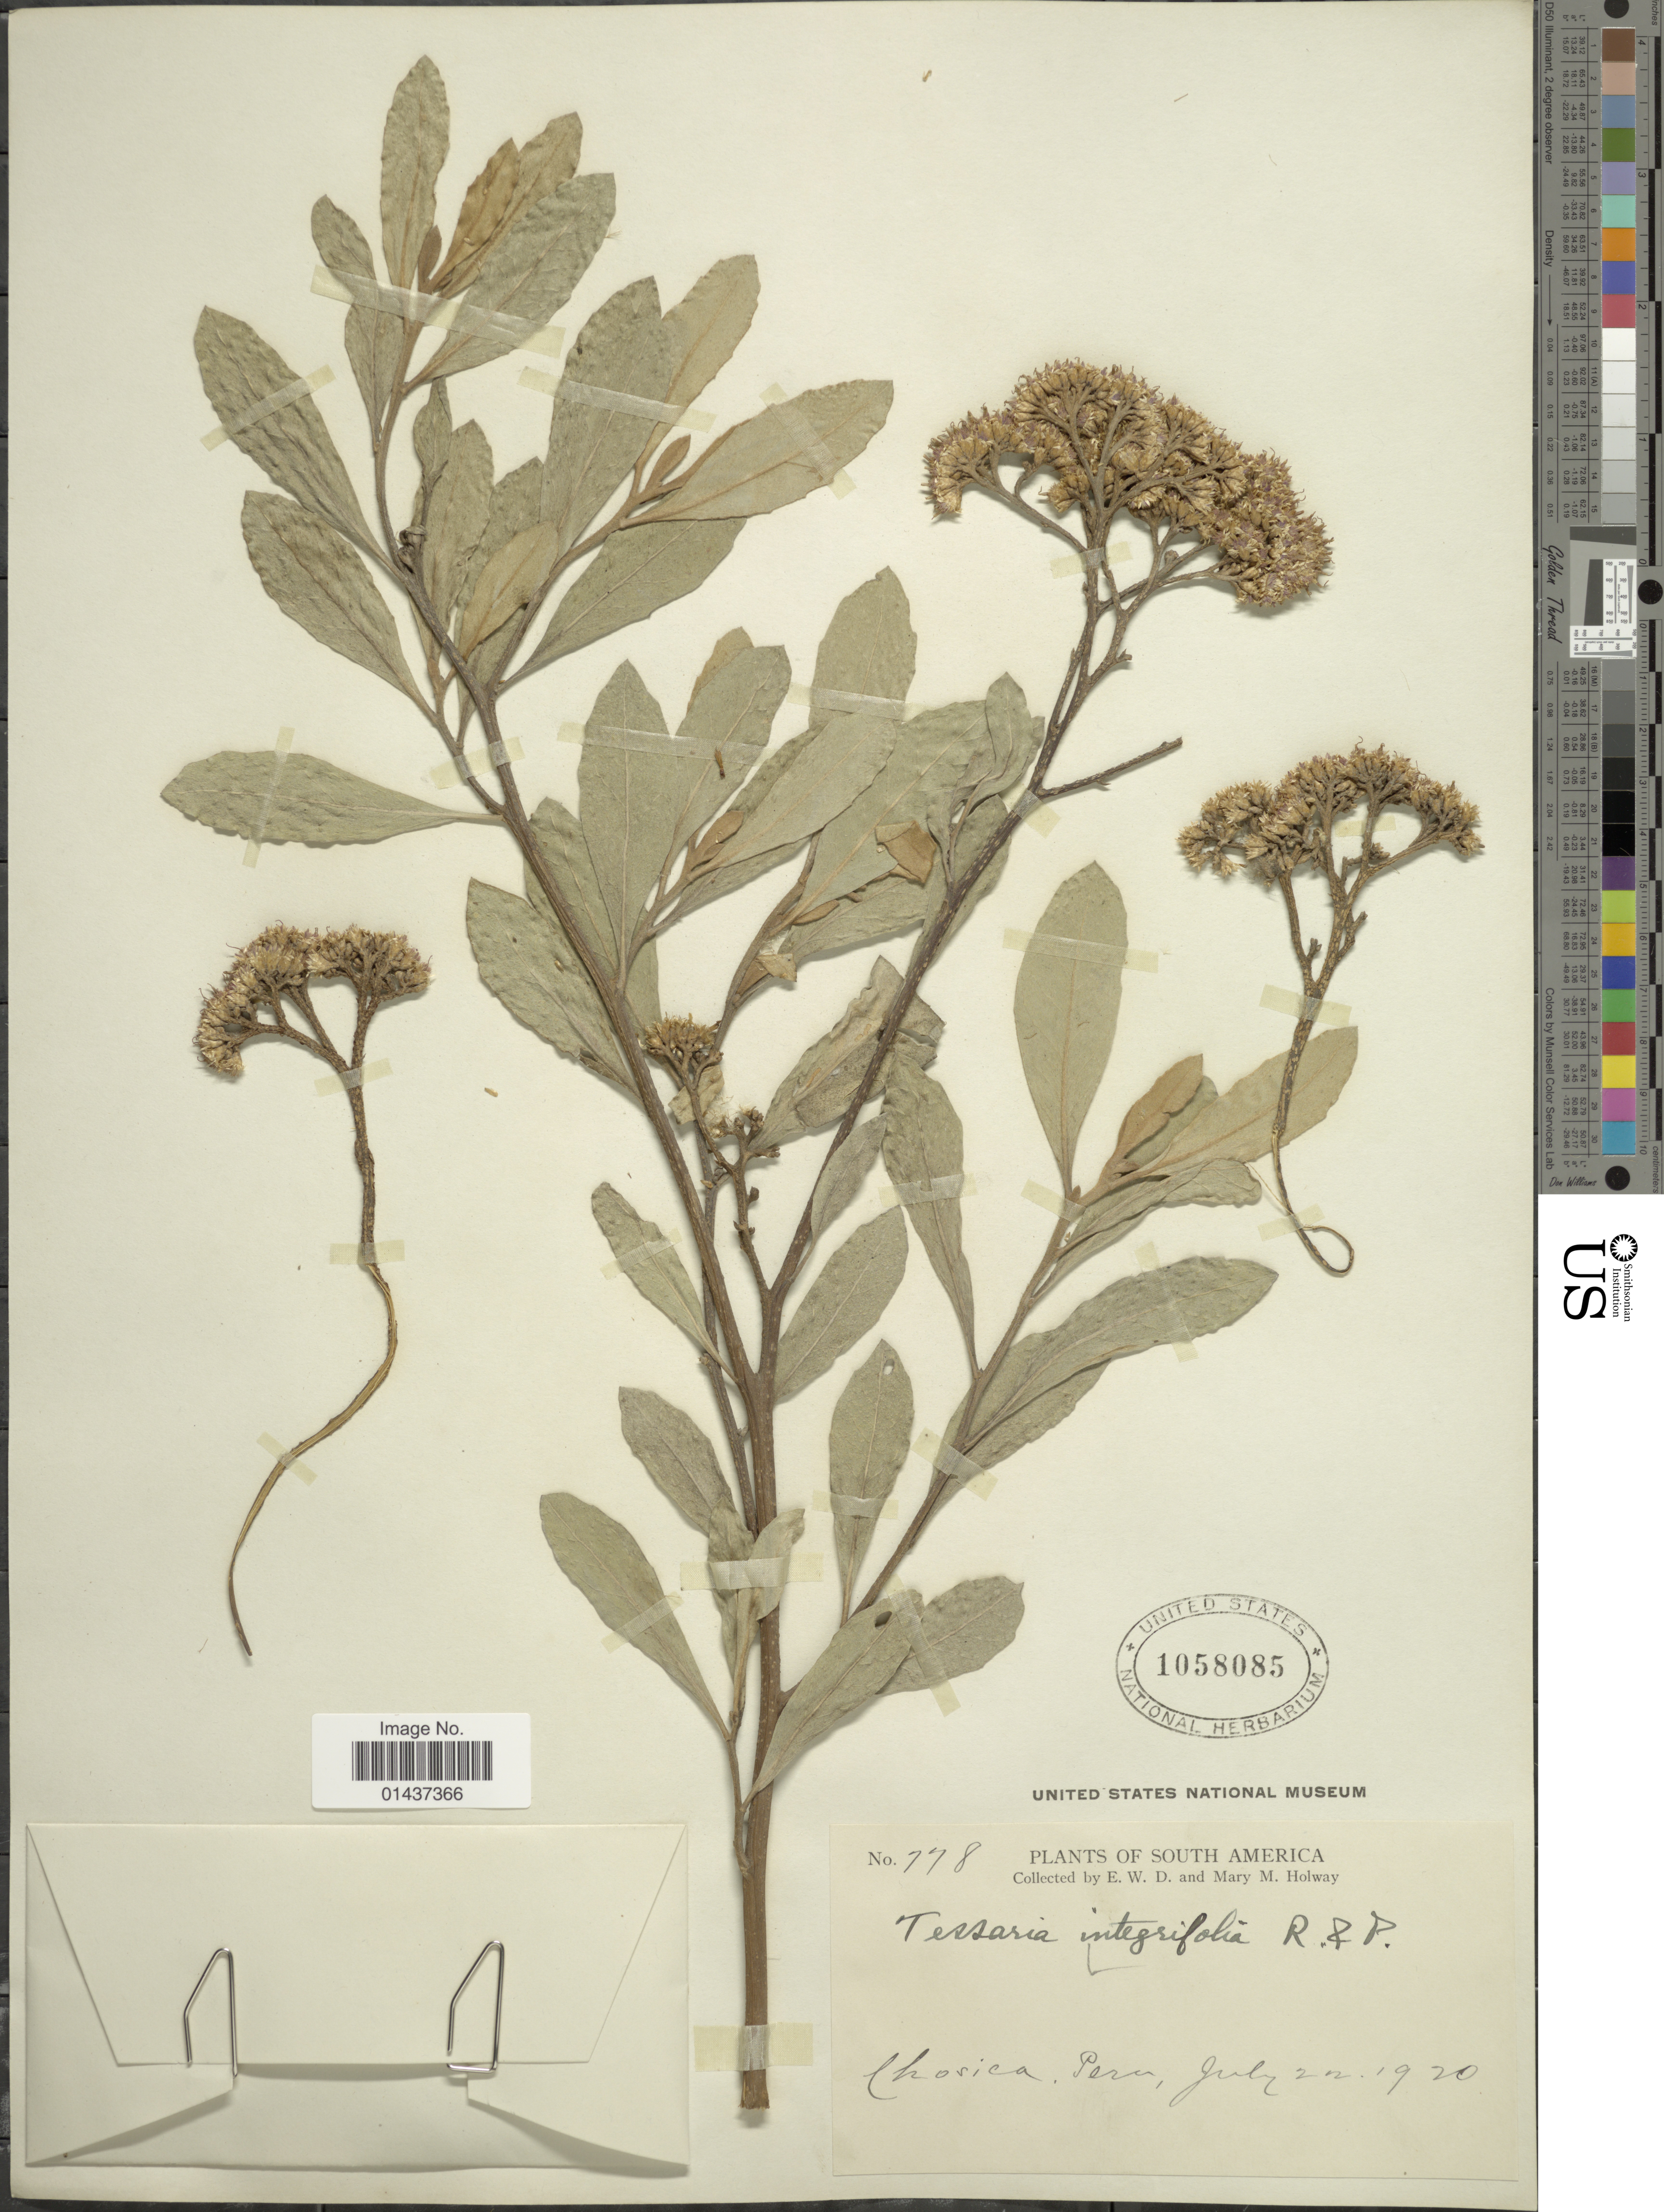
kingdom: Plantae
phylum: Tracheophyta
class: Magnoliopsida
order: Asterales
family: Asteraceae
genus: Tessaria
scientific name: Tessaria integrifolia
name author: Ruiz & Pav.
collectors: E. W. D. Holway & M. M. Holway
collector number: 778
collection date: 1920-07-22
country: Peru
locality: Chosica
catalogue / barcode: US 1058085